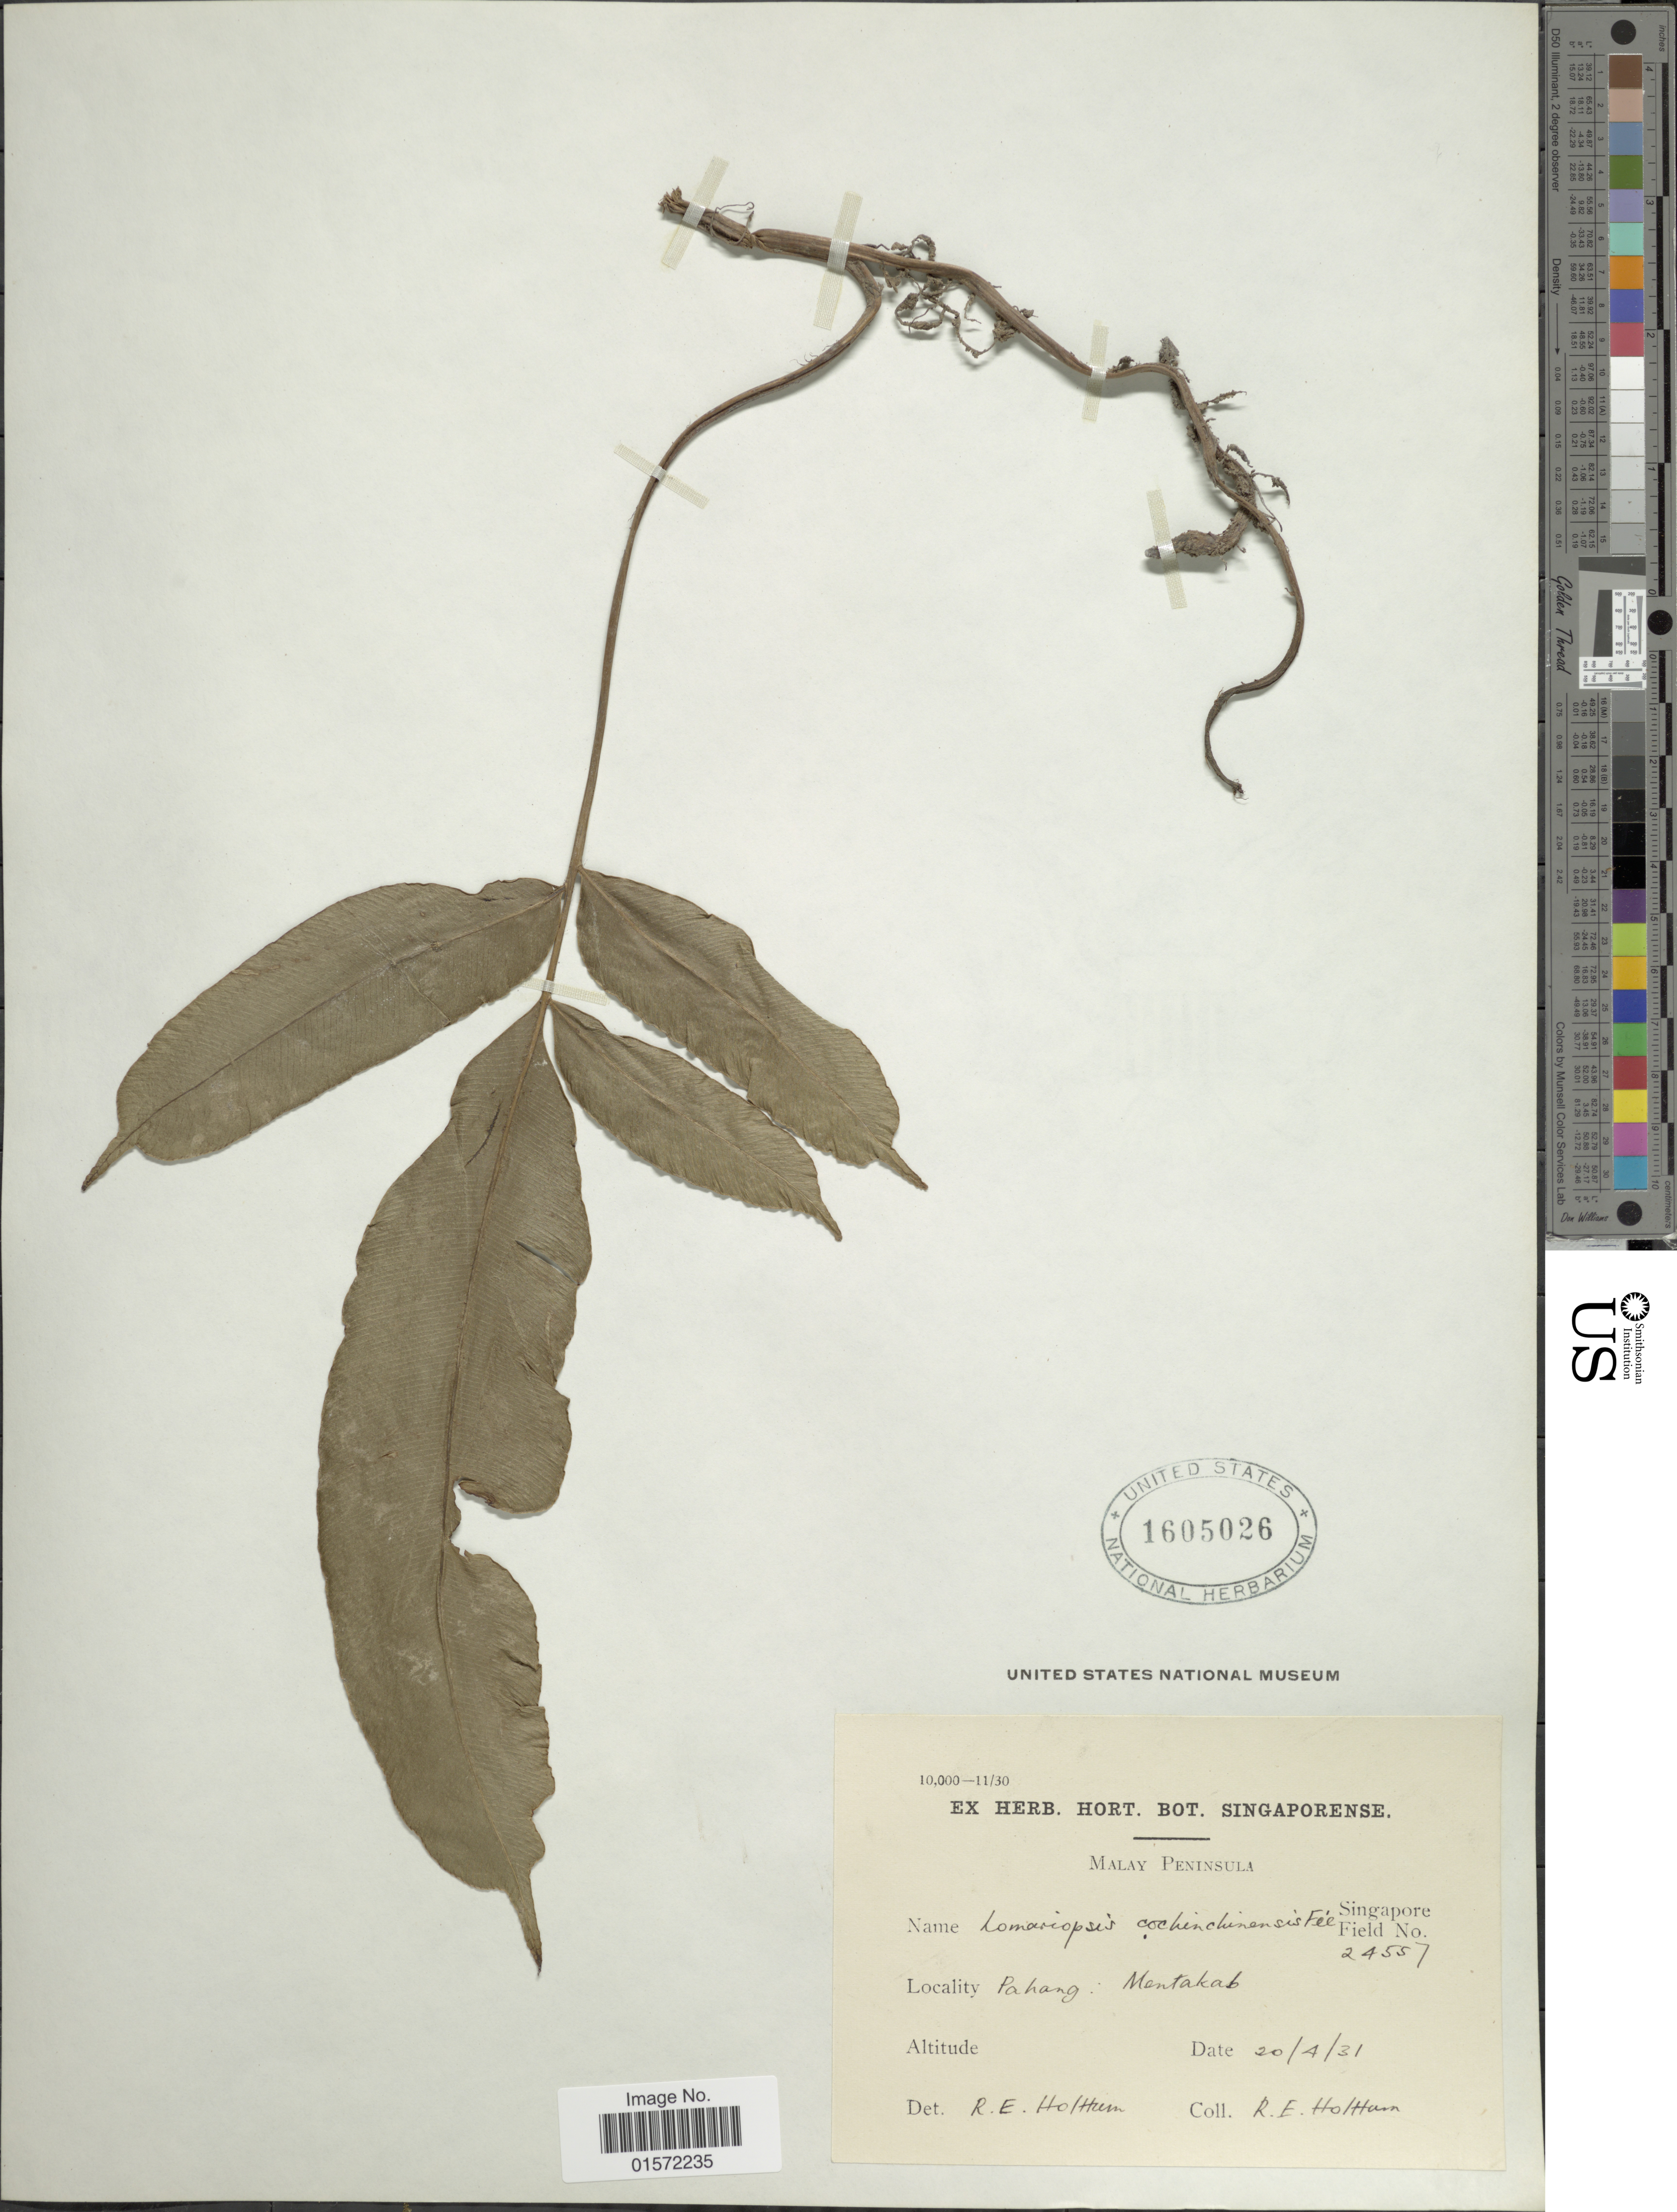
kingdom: Plantae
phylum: Tracheophyta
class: Polypodiopsida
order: Polypodiales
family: Lomariopsidaceae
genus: Lomariopsis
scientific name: Lomariopsis cochinchinensis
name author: Fée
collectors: R. E. Holttum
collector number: Singapore Field No. 24557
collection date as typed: Transcribed d/m/y: 20/4/31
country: Malaysia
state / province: Pahang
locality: Malay Peninsula, Mentakab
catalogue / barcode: US 1605026